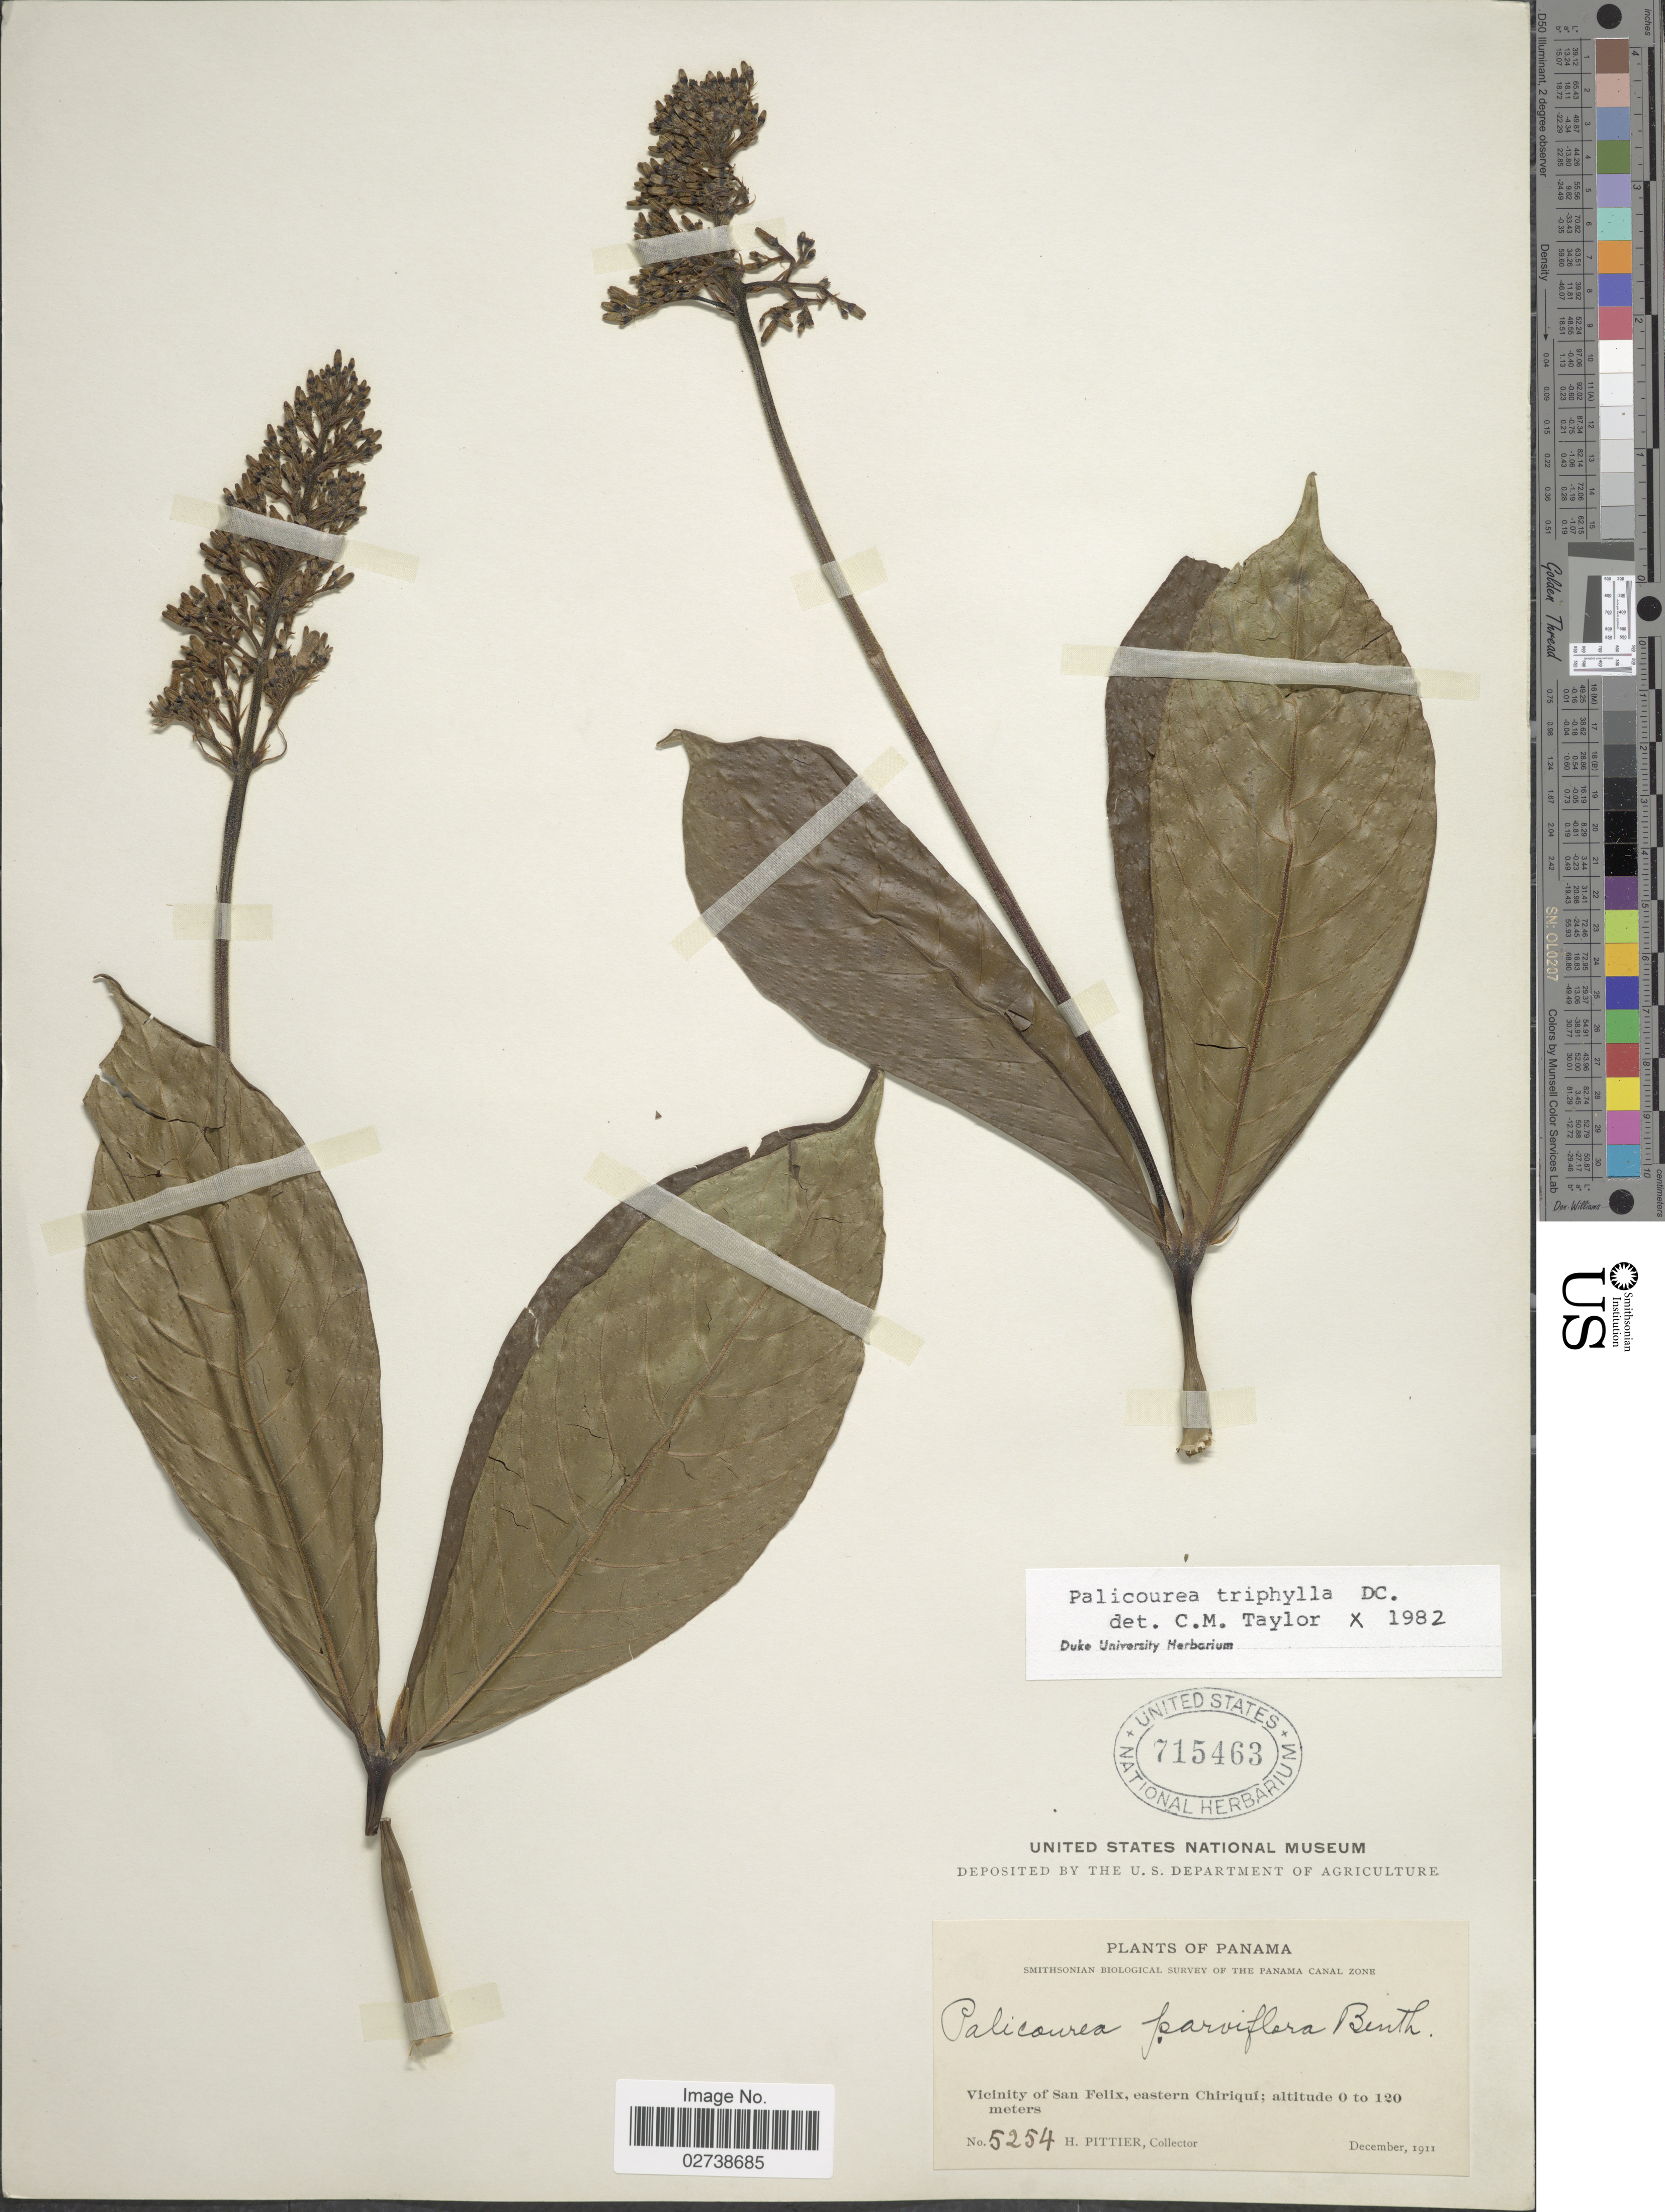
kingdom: Plantae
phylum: Tracheophyta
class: Magnoliopsida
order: Gentianales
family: Rubiaceae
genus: Palicourea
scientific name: Palicourea triphylla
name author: DC.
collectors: H. F. Pittier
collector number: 5254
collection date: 1911-12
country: Panama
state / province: Chiriqui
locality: Vicinity of San Felix, eastern Chiriquí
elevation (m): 0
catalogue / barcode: US 715463